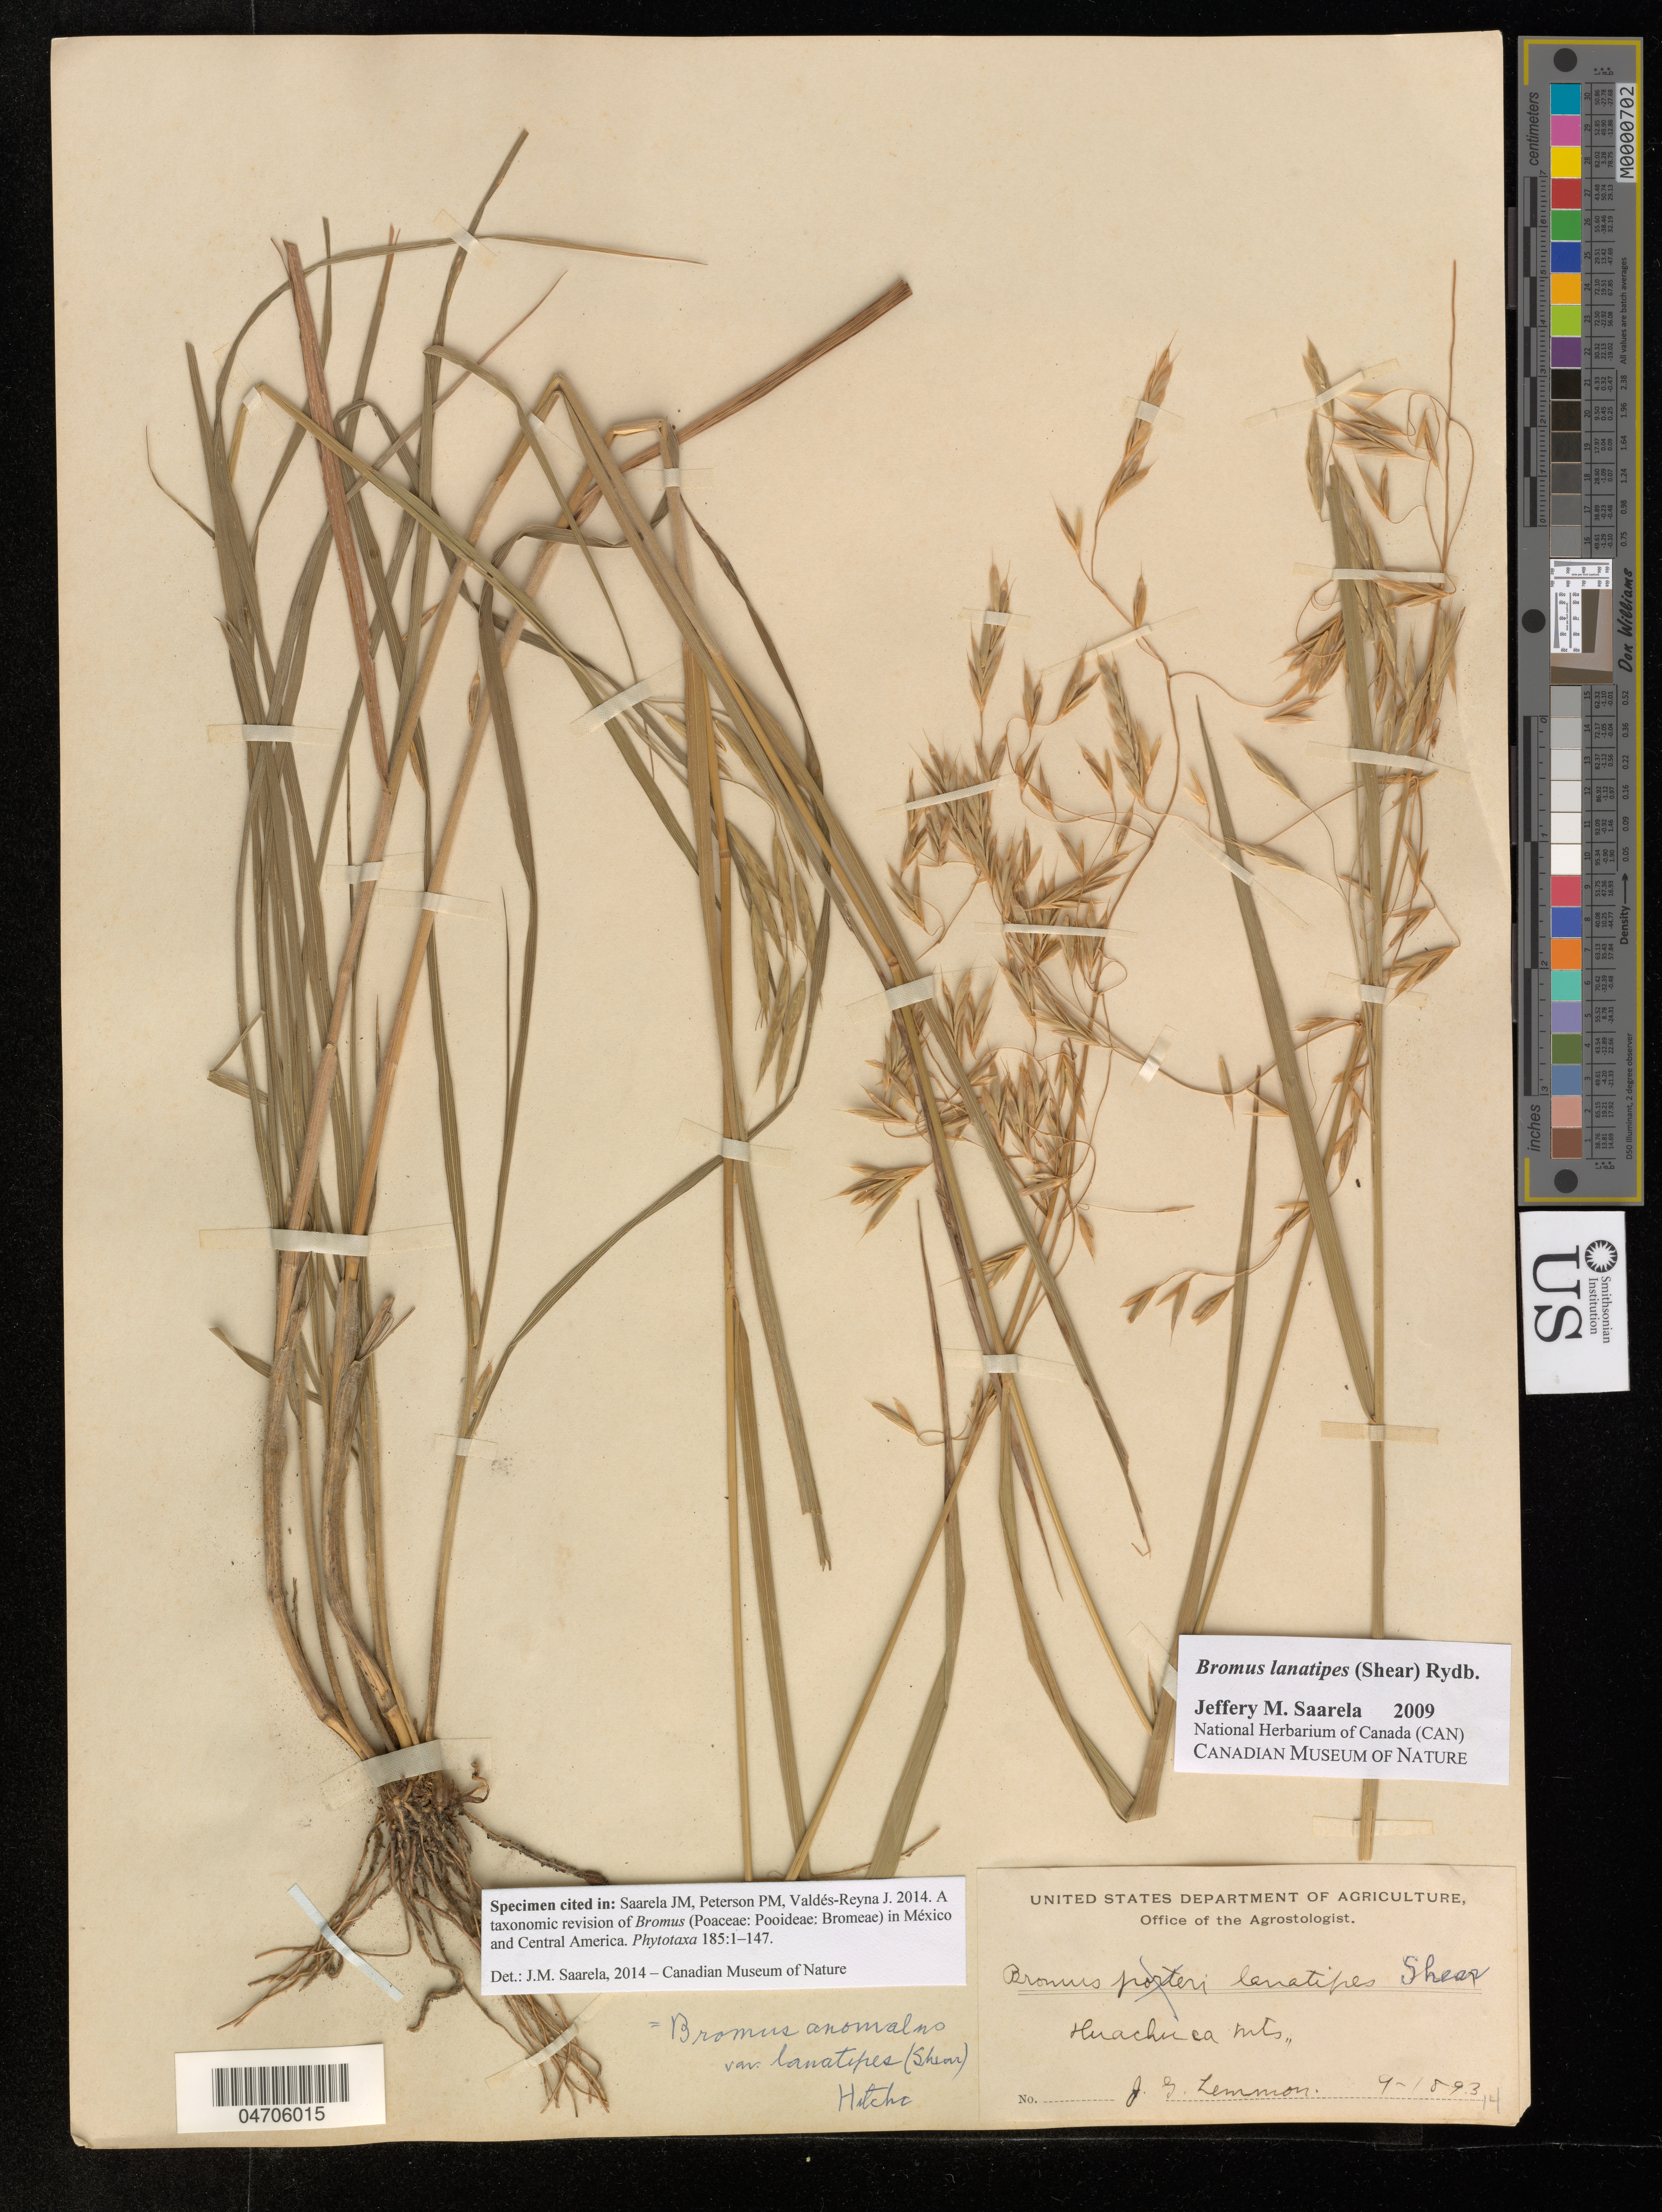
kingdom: Plantae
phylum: Tracheophyta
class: Liliopsida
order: Poales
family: Poaceae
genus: Bromus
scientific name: Bromus lanatipes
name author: (Shear) Rydb.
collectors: J. G. Lemmon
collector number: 14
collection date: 1893-04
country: United States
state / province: Arizona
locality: Huachuca Mts.